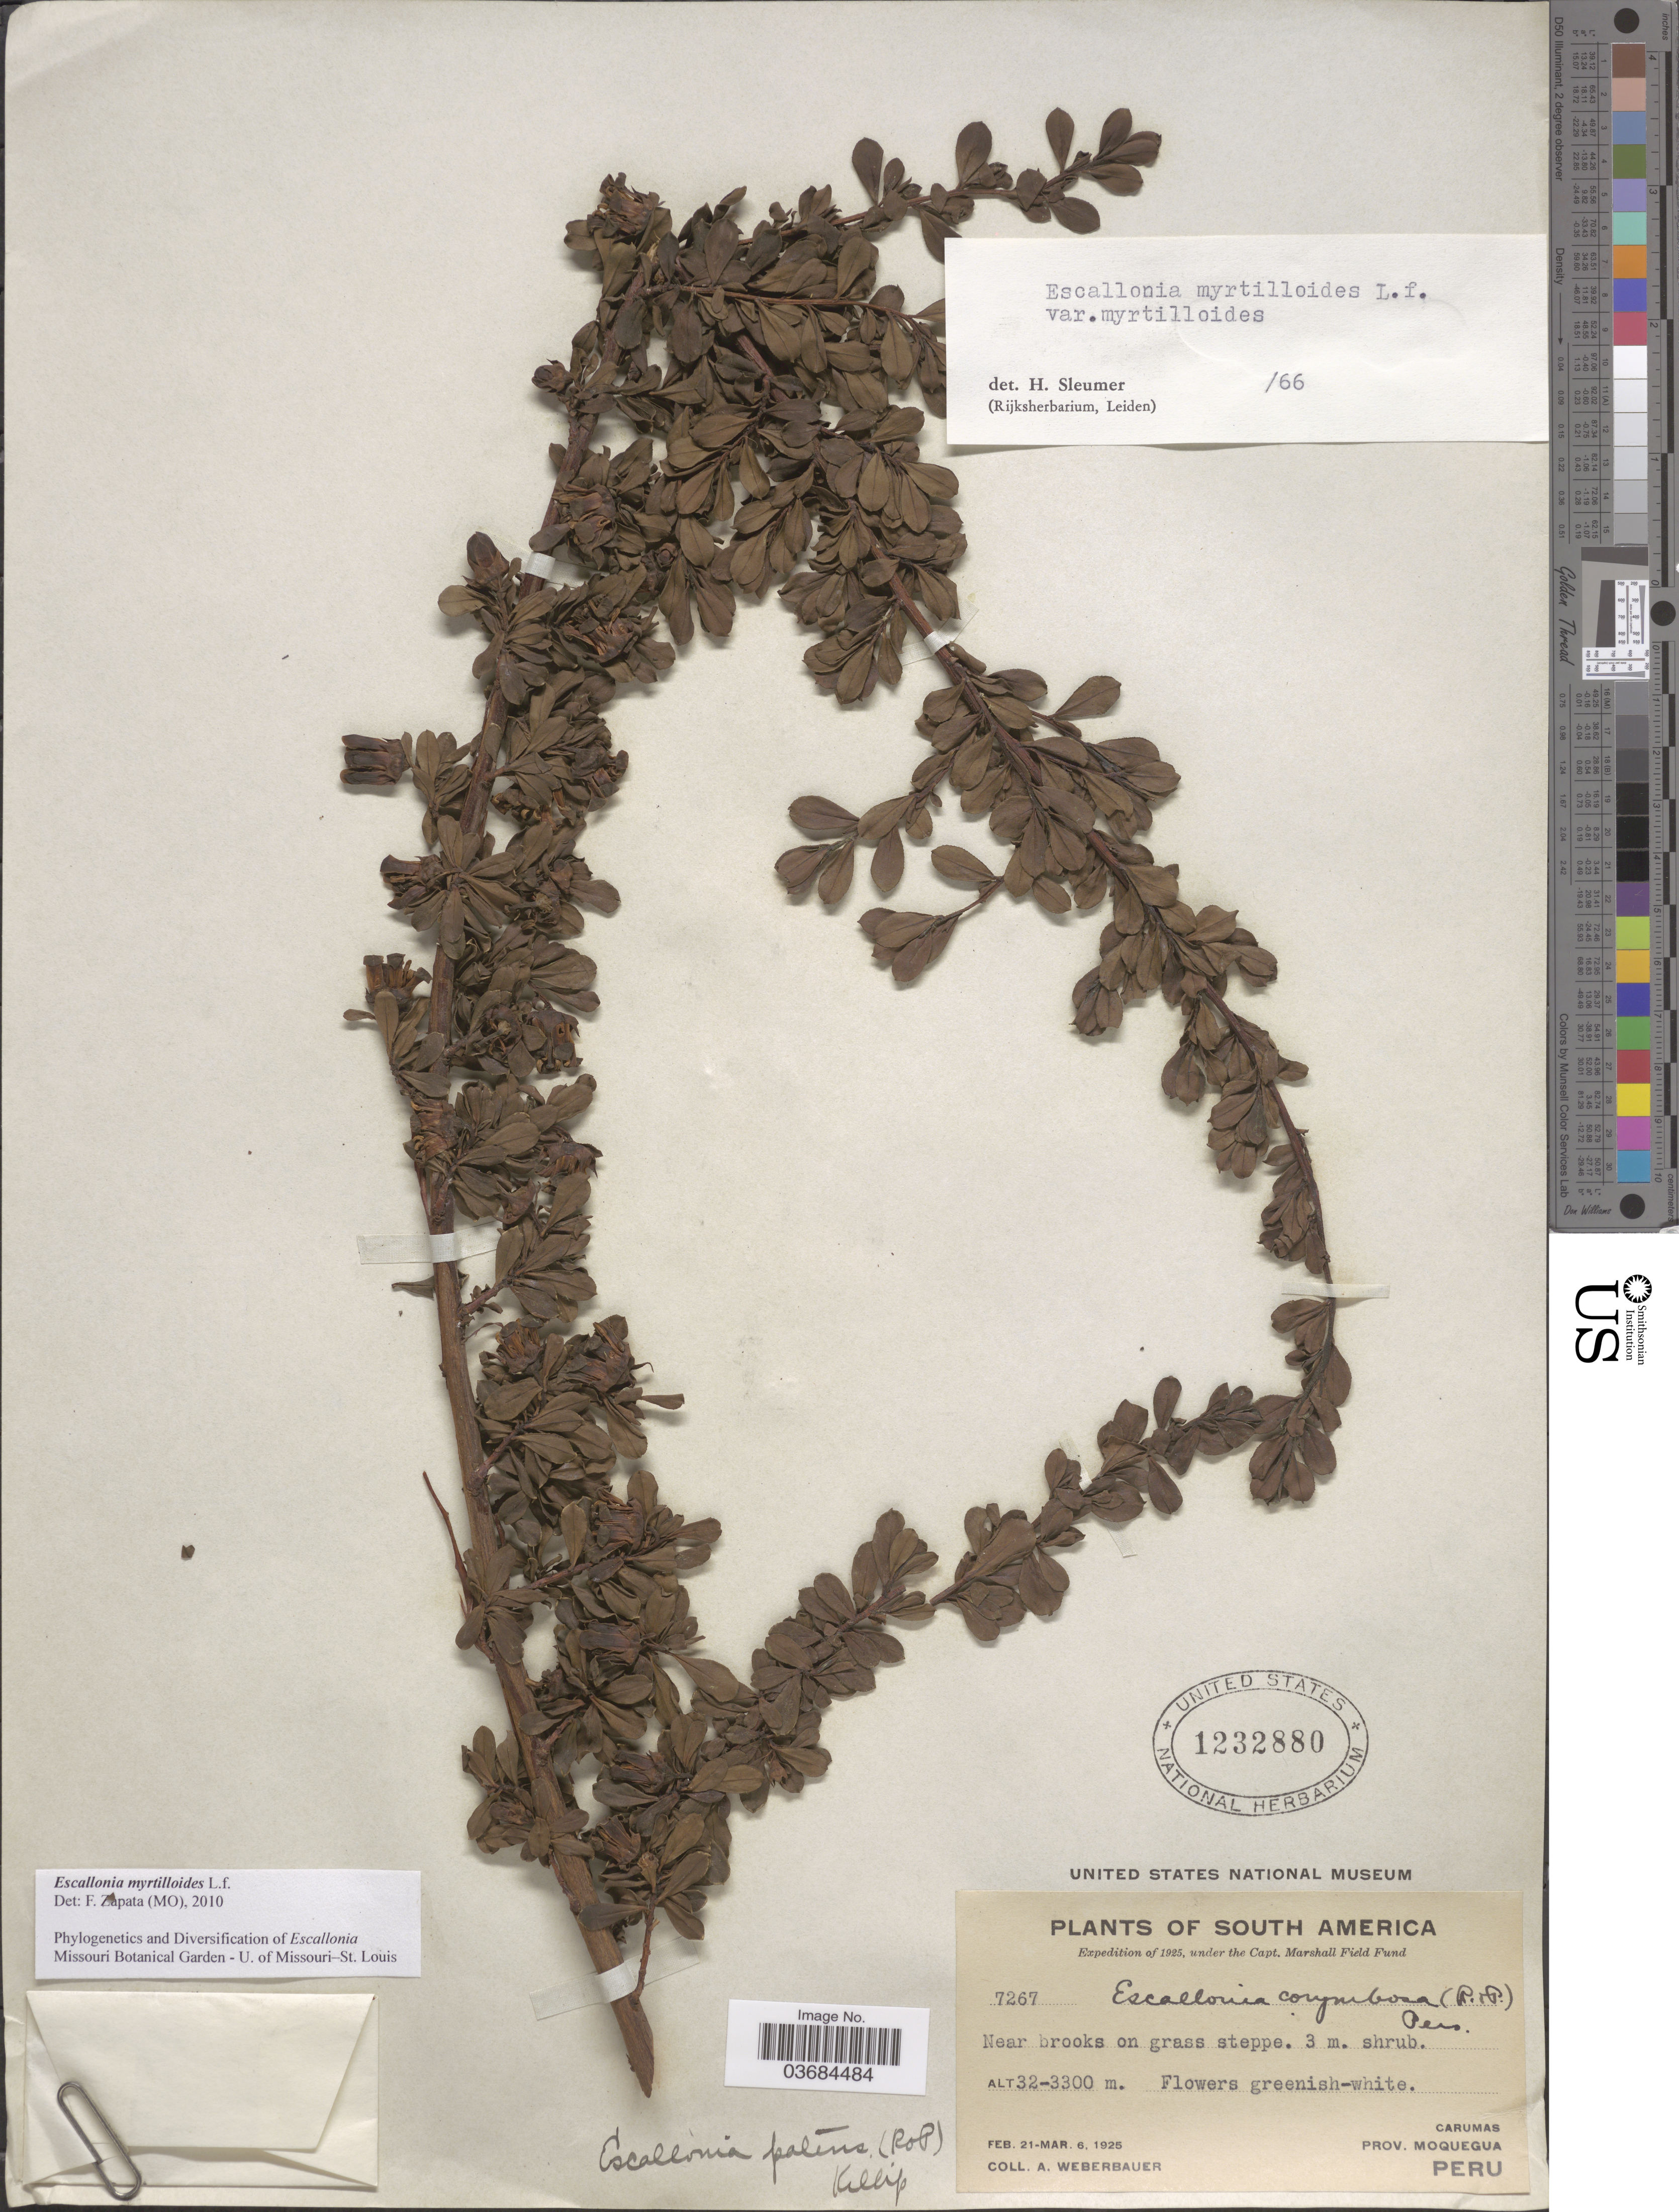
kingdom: Plantae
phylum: Tracheophyta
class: Magnoliopsida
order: Escalloniales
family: Escalloniaceae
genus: Escallonia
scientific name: Escallonia myrtilloides var. myrtilloides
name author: L. f.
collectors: A. Weberbauer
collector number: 7267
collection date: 1925-02-21/1925-03-06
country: Peru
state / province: Moquegua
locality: Expedition of 1925. Carumas.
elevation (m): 3200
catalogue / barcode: US 1232880